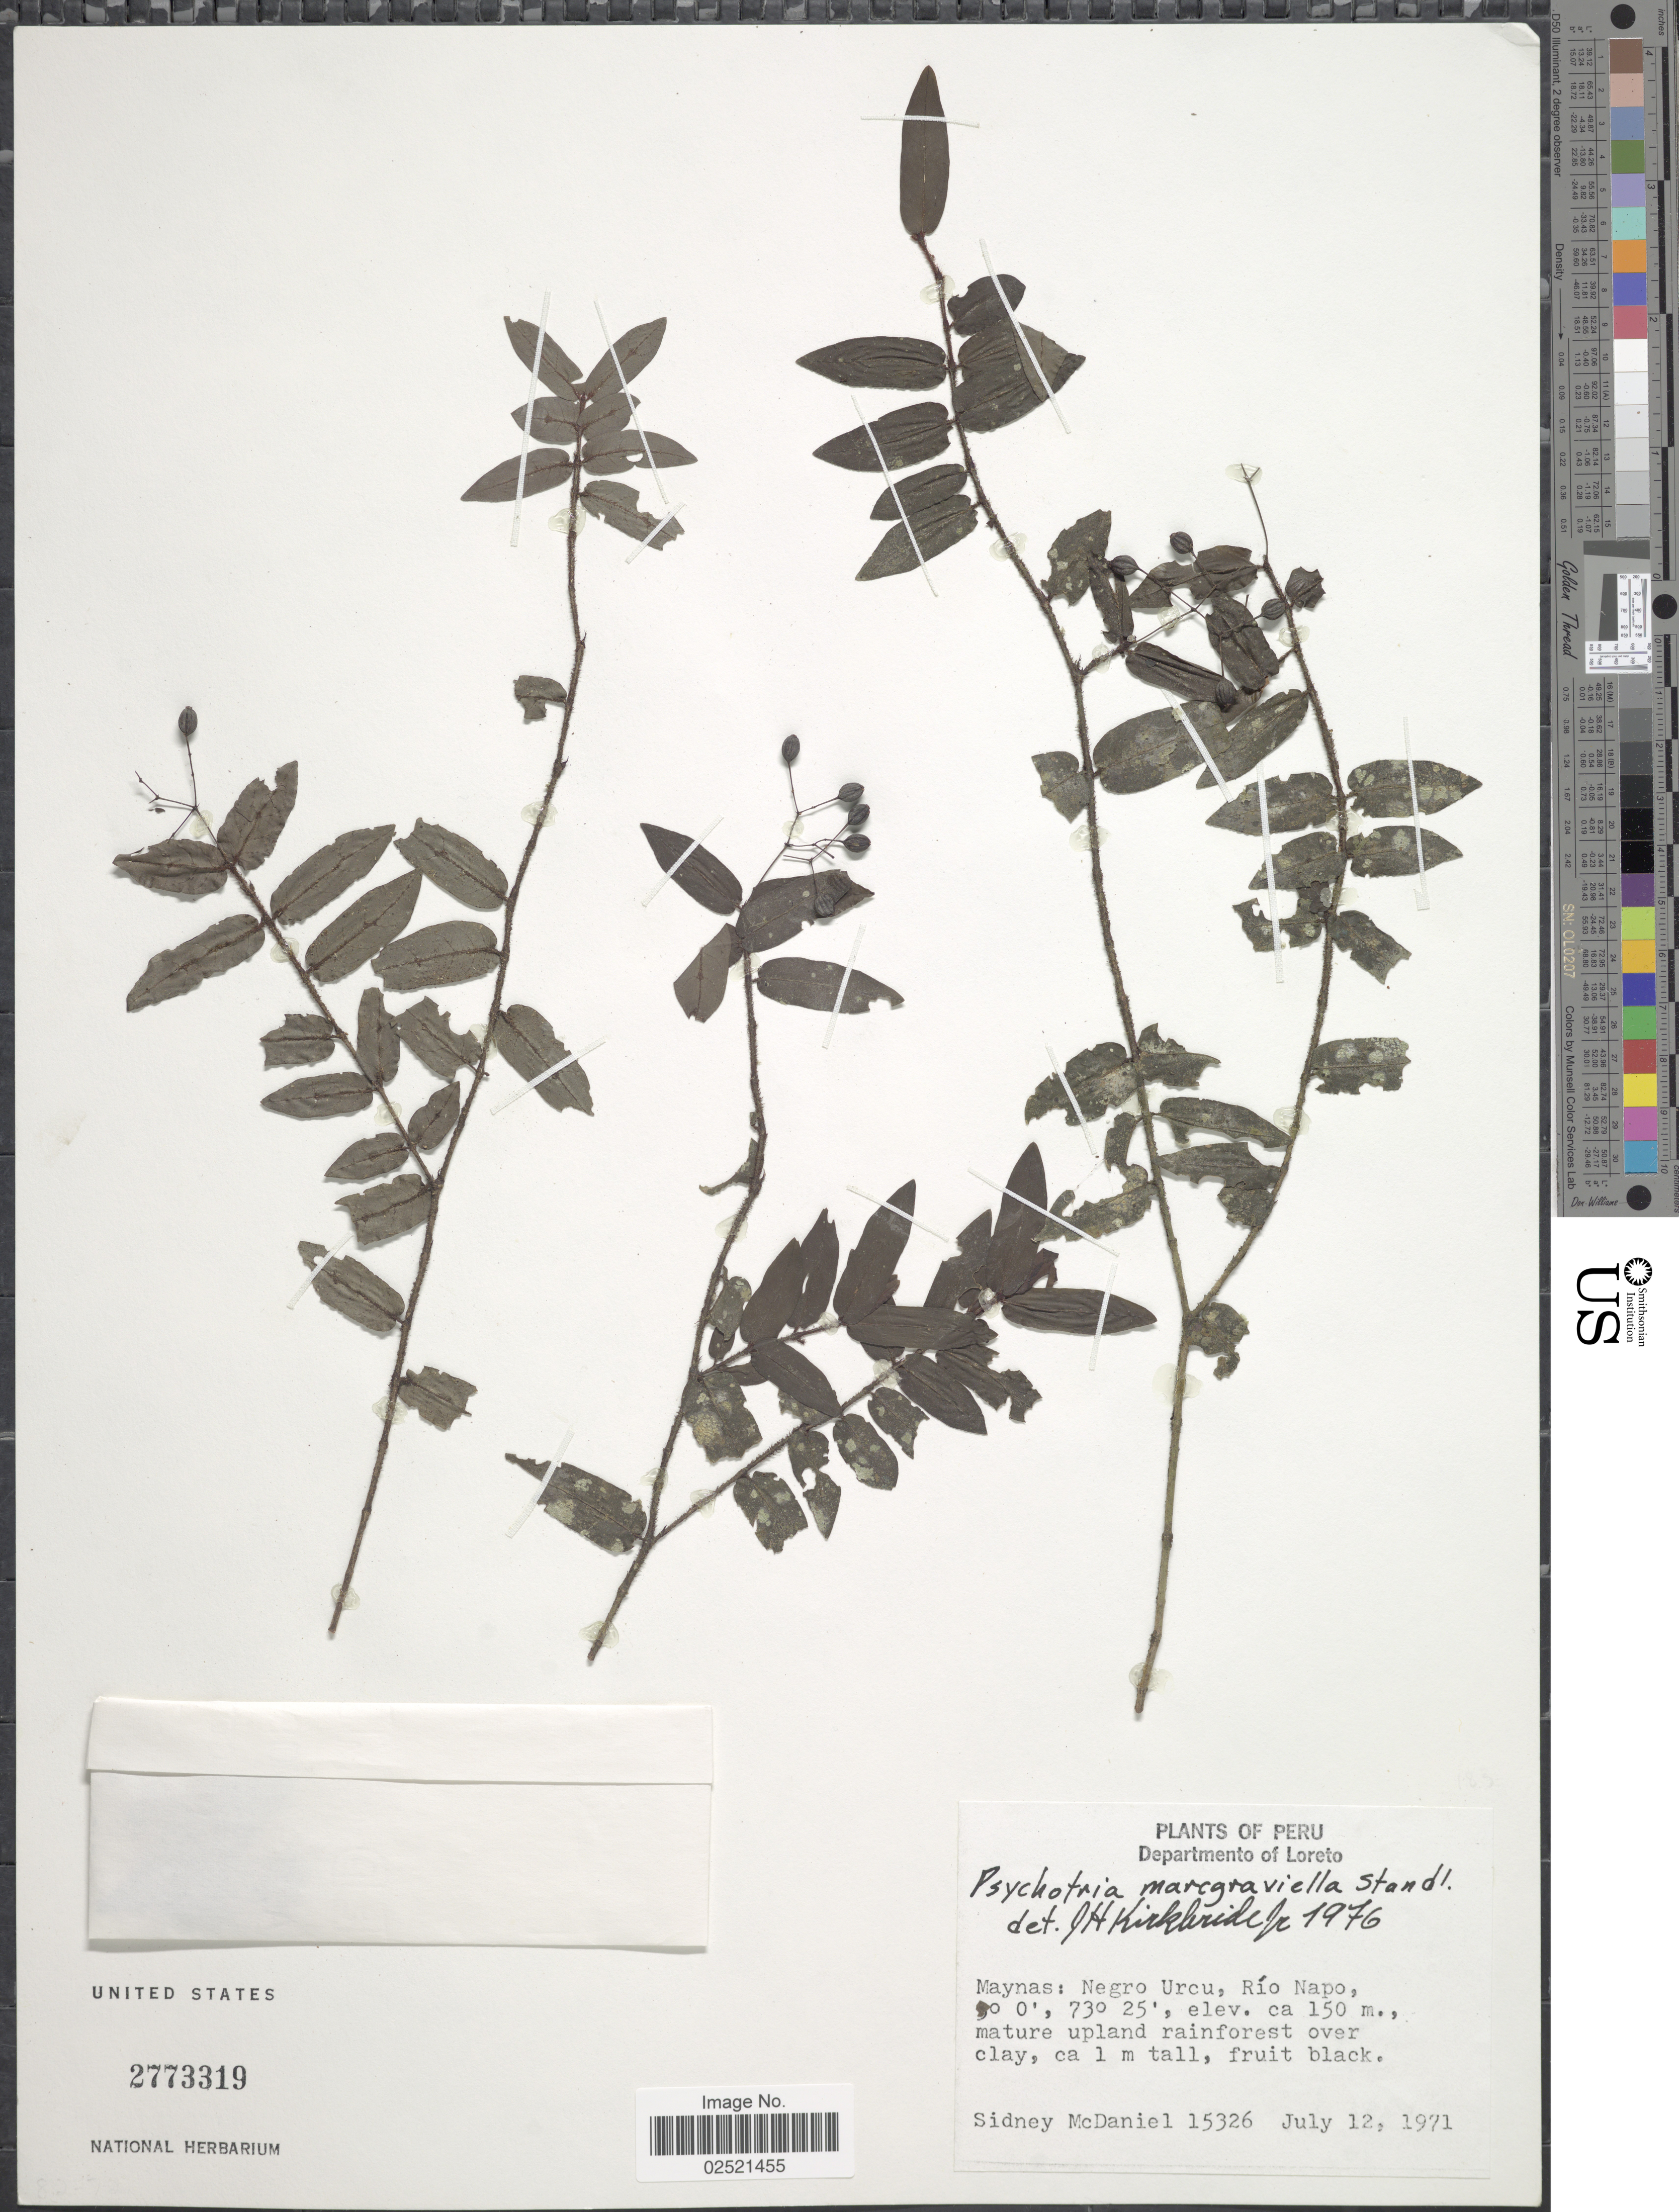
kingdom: Plantae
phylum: Tracheophyta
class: Magnoliopsida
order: Gentianales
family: Rubiaceae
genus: Psychotria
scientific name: Psychotria marcgraviella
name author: Standl.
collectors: S. McDaniel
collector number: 15326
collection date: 1971-07-12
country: Peru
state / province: Loreto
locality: Maynas: Negro Urcu, Rio Napo.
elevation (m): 150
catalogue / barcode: US 2773319